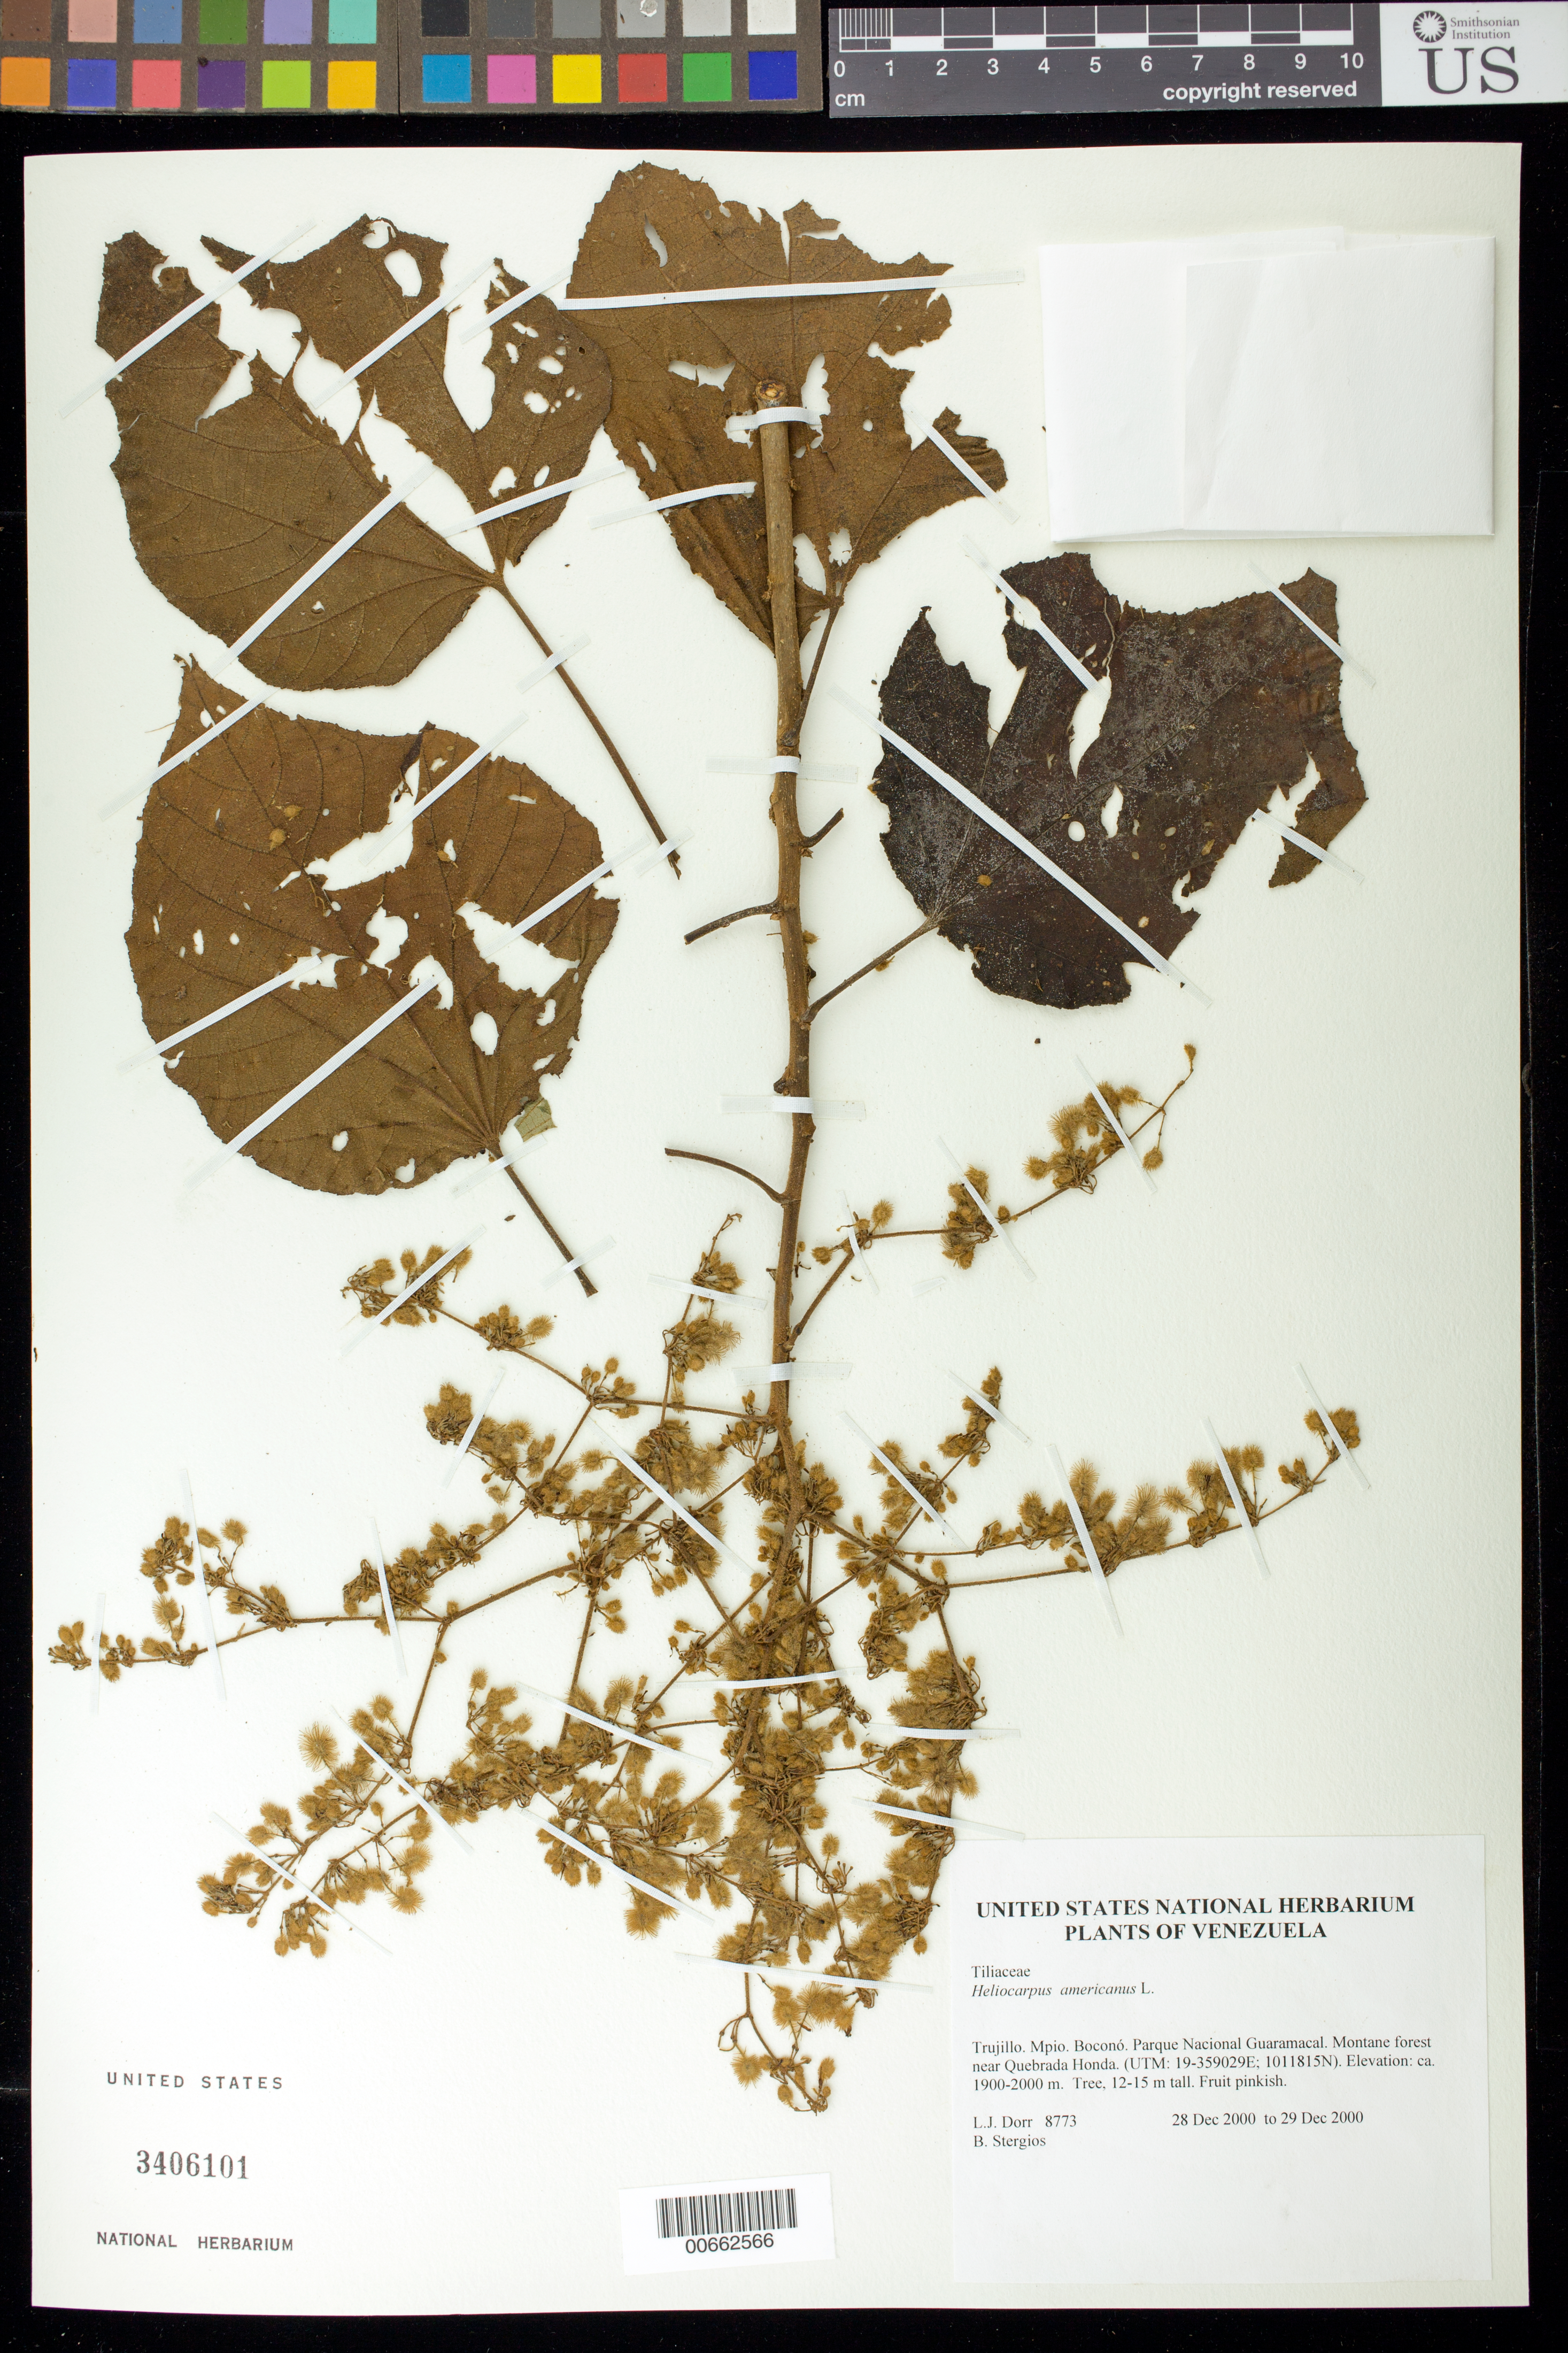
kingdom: Plantae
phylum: Tracheophyta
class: Magnoliopsida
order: Malvales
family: Malvaceae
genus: Heliocarpus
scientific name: Heliocarpus americanus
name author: L.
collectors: L. J. Dorr & B. G. Stergios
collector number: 8773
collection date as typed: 28 Dec 2000 to 29 Dec 2000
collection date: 2000-12-28/2000-12-29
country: Venezuela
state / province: Trujillo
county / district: Boconó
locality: Parque Nacional Guaramacal near Quebrada Honda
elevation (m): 1900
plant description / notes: COL, CTES, K, PORT, US, VEN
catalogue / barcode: US 3406101